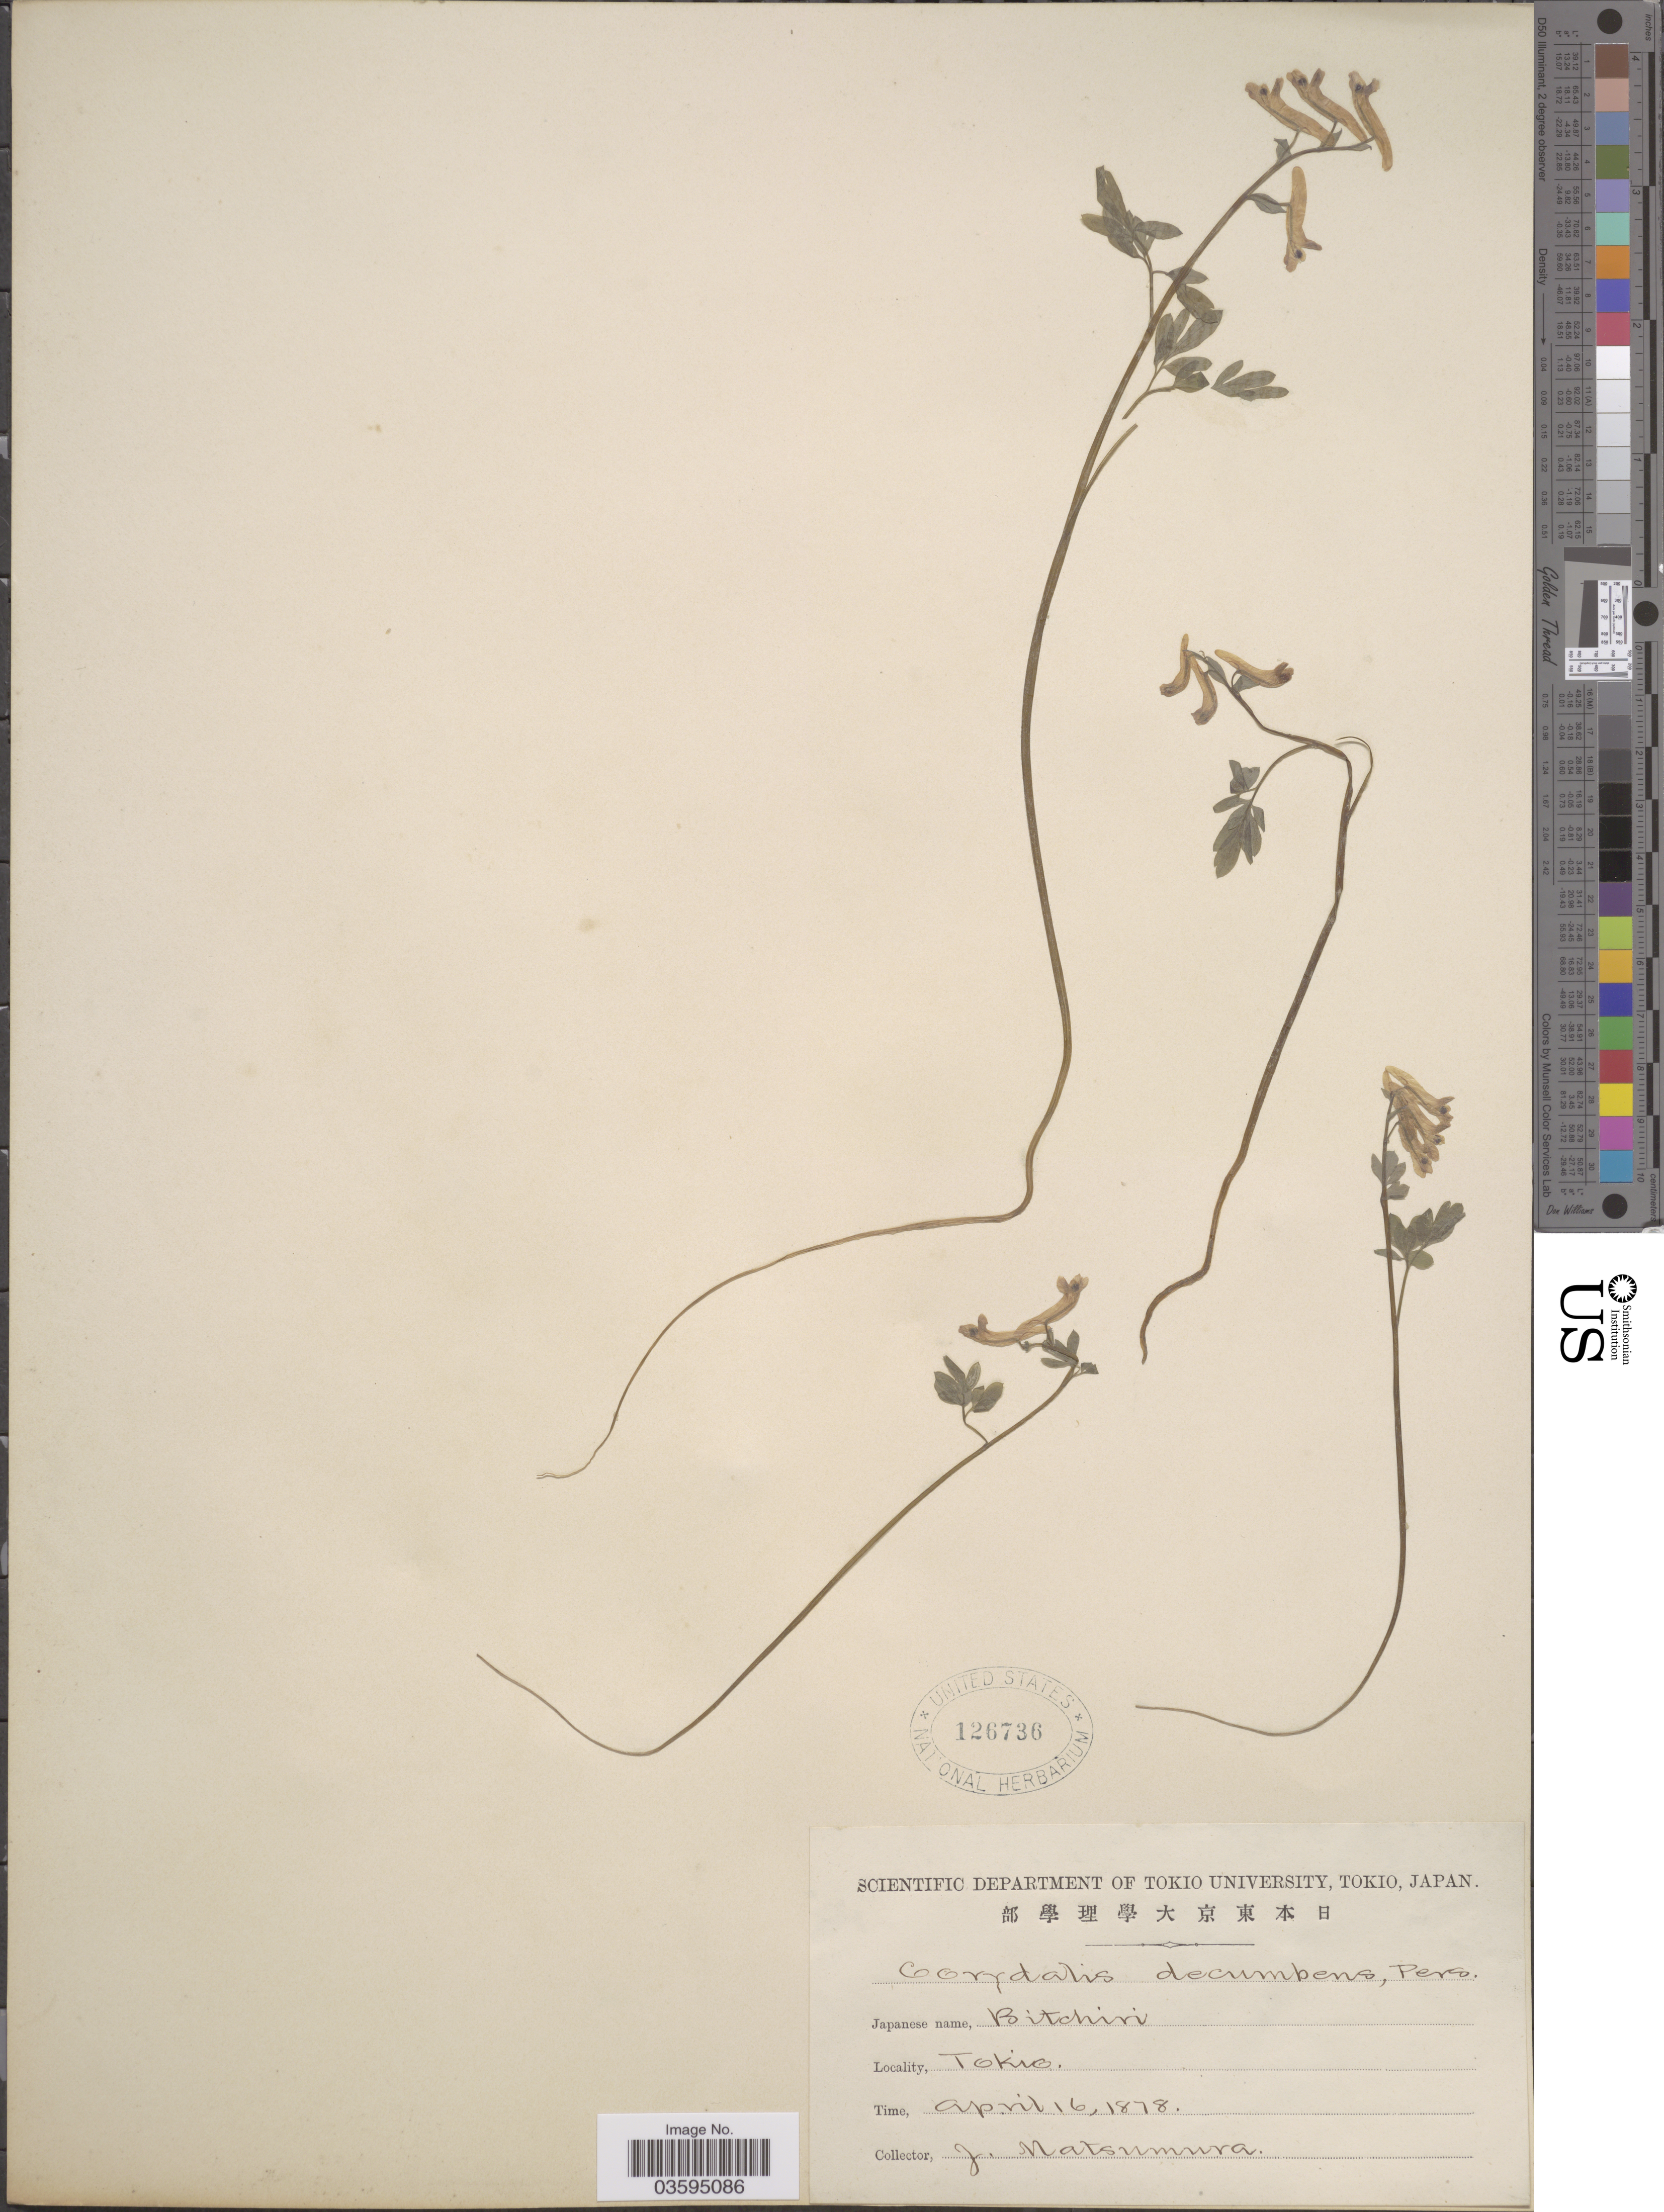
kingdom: Plantae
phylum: Tracheophyta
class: Magnoliopsida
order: Ranunculales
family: Papaveraceae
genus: Corydalis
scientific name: Corydalis decumbens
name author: (Thunb.) Pers.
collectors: J. Matsumura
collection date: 1878-04-16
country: Japan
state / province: Tokyo, Federal City of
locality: Tokio.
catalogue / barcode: US 126736